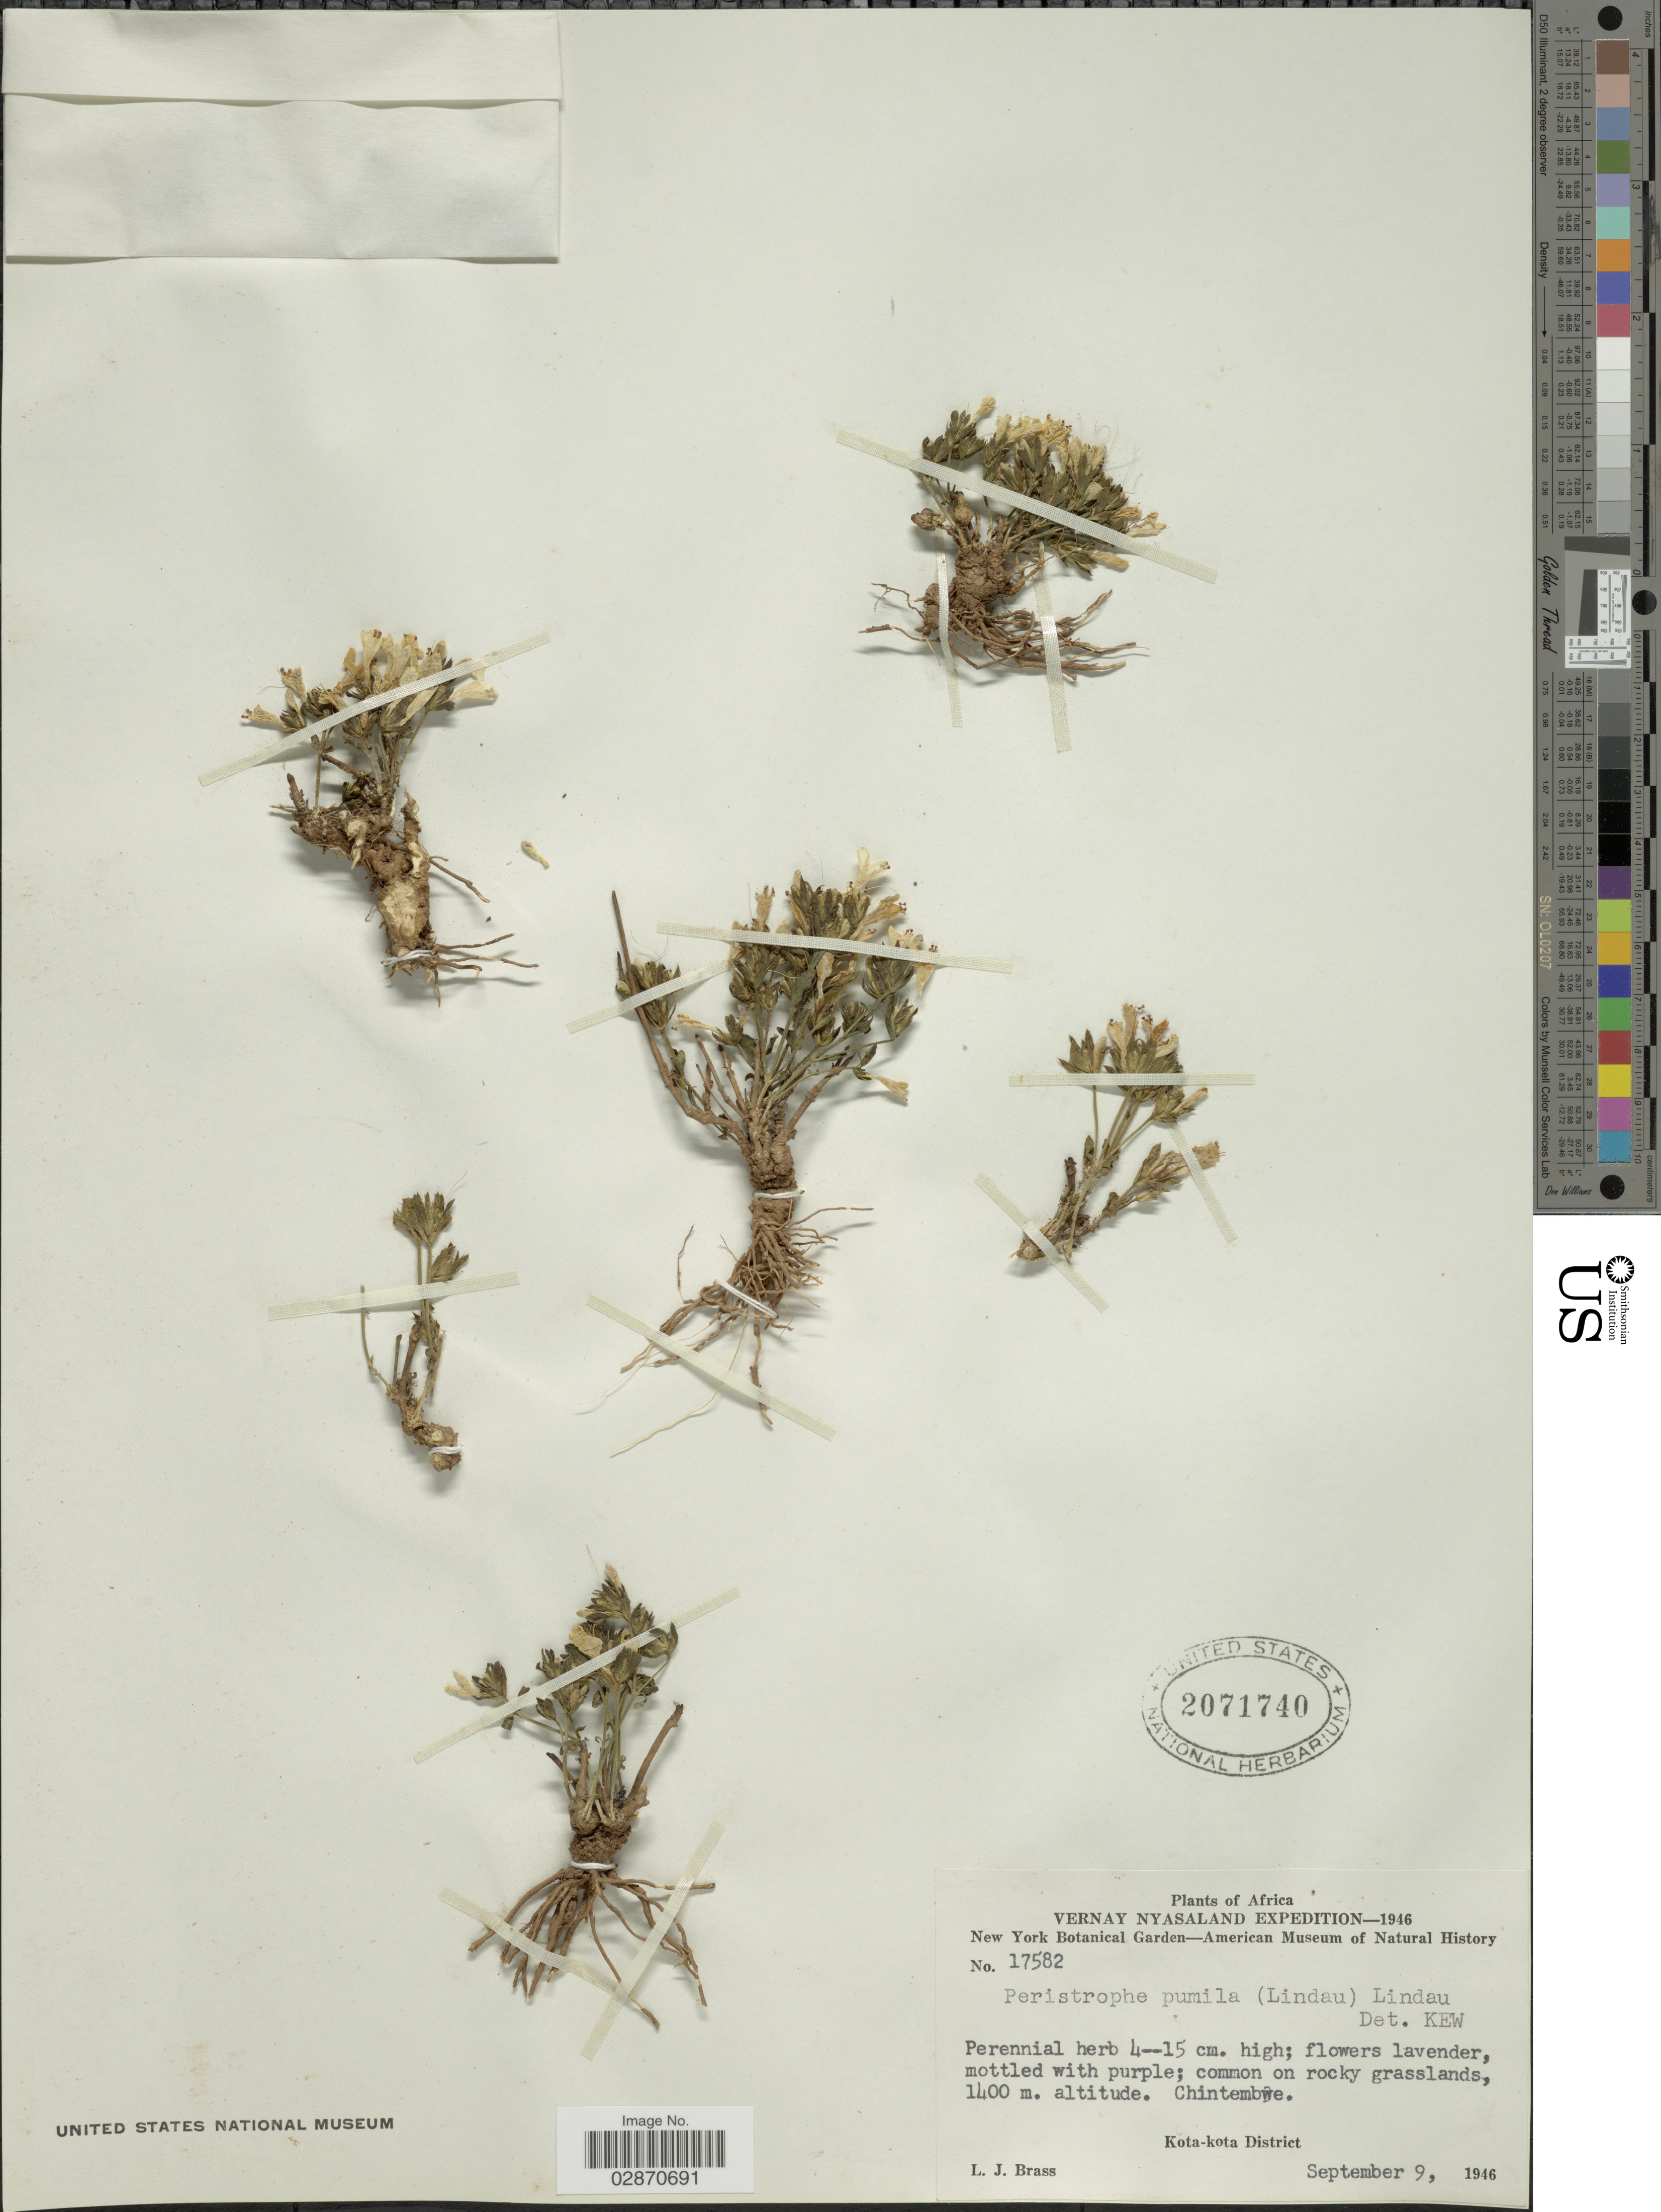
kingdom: Plantae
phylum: Tracheophyta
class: Magnoliopsida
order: Lamiales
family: Acanthaceae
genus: Peristrophe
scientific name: Peristrophe pumila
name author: (Lindau) Lindau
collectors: L. J. Brass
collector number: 17582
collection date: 1946-09-09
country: Malawi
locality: Vernay Nyasaland. Chintembwe. Kota-kota District.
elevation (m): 1400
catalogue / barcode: US 2071740